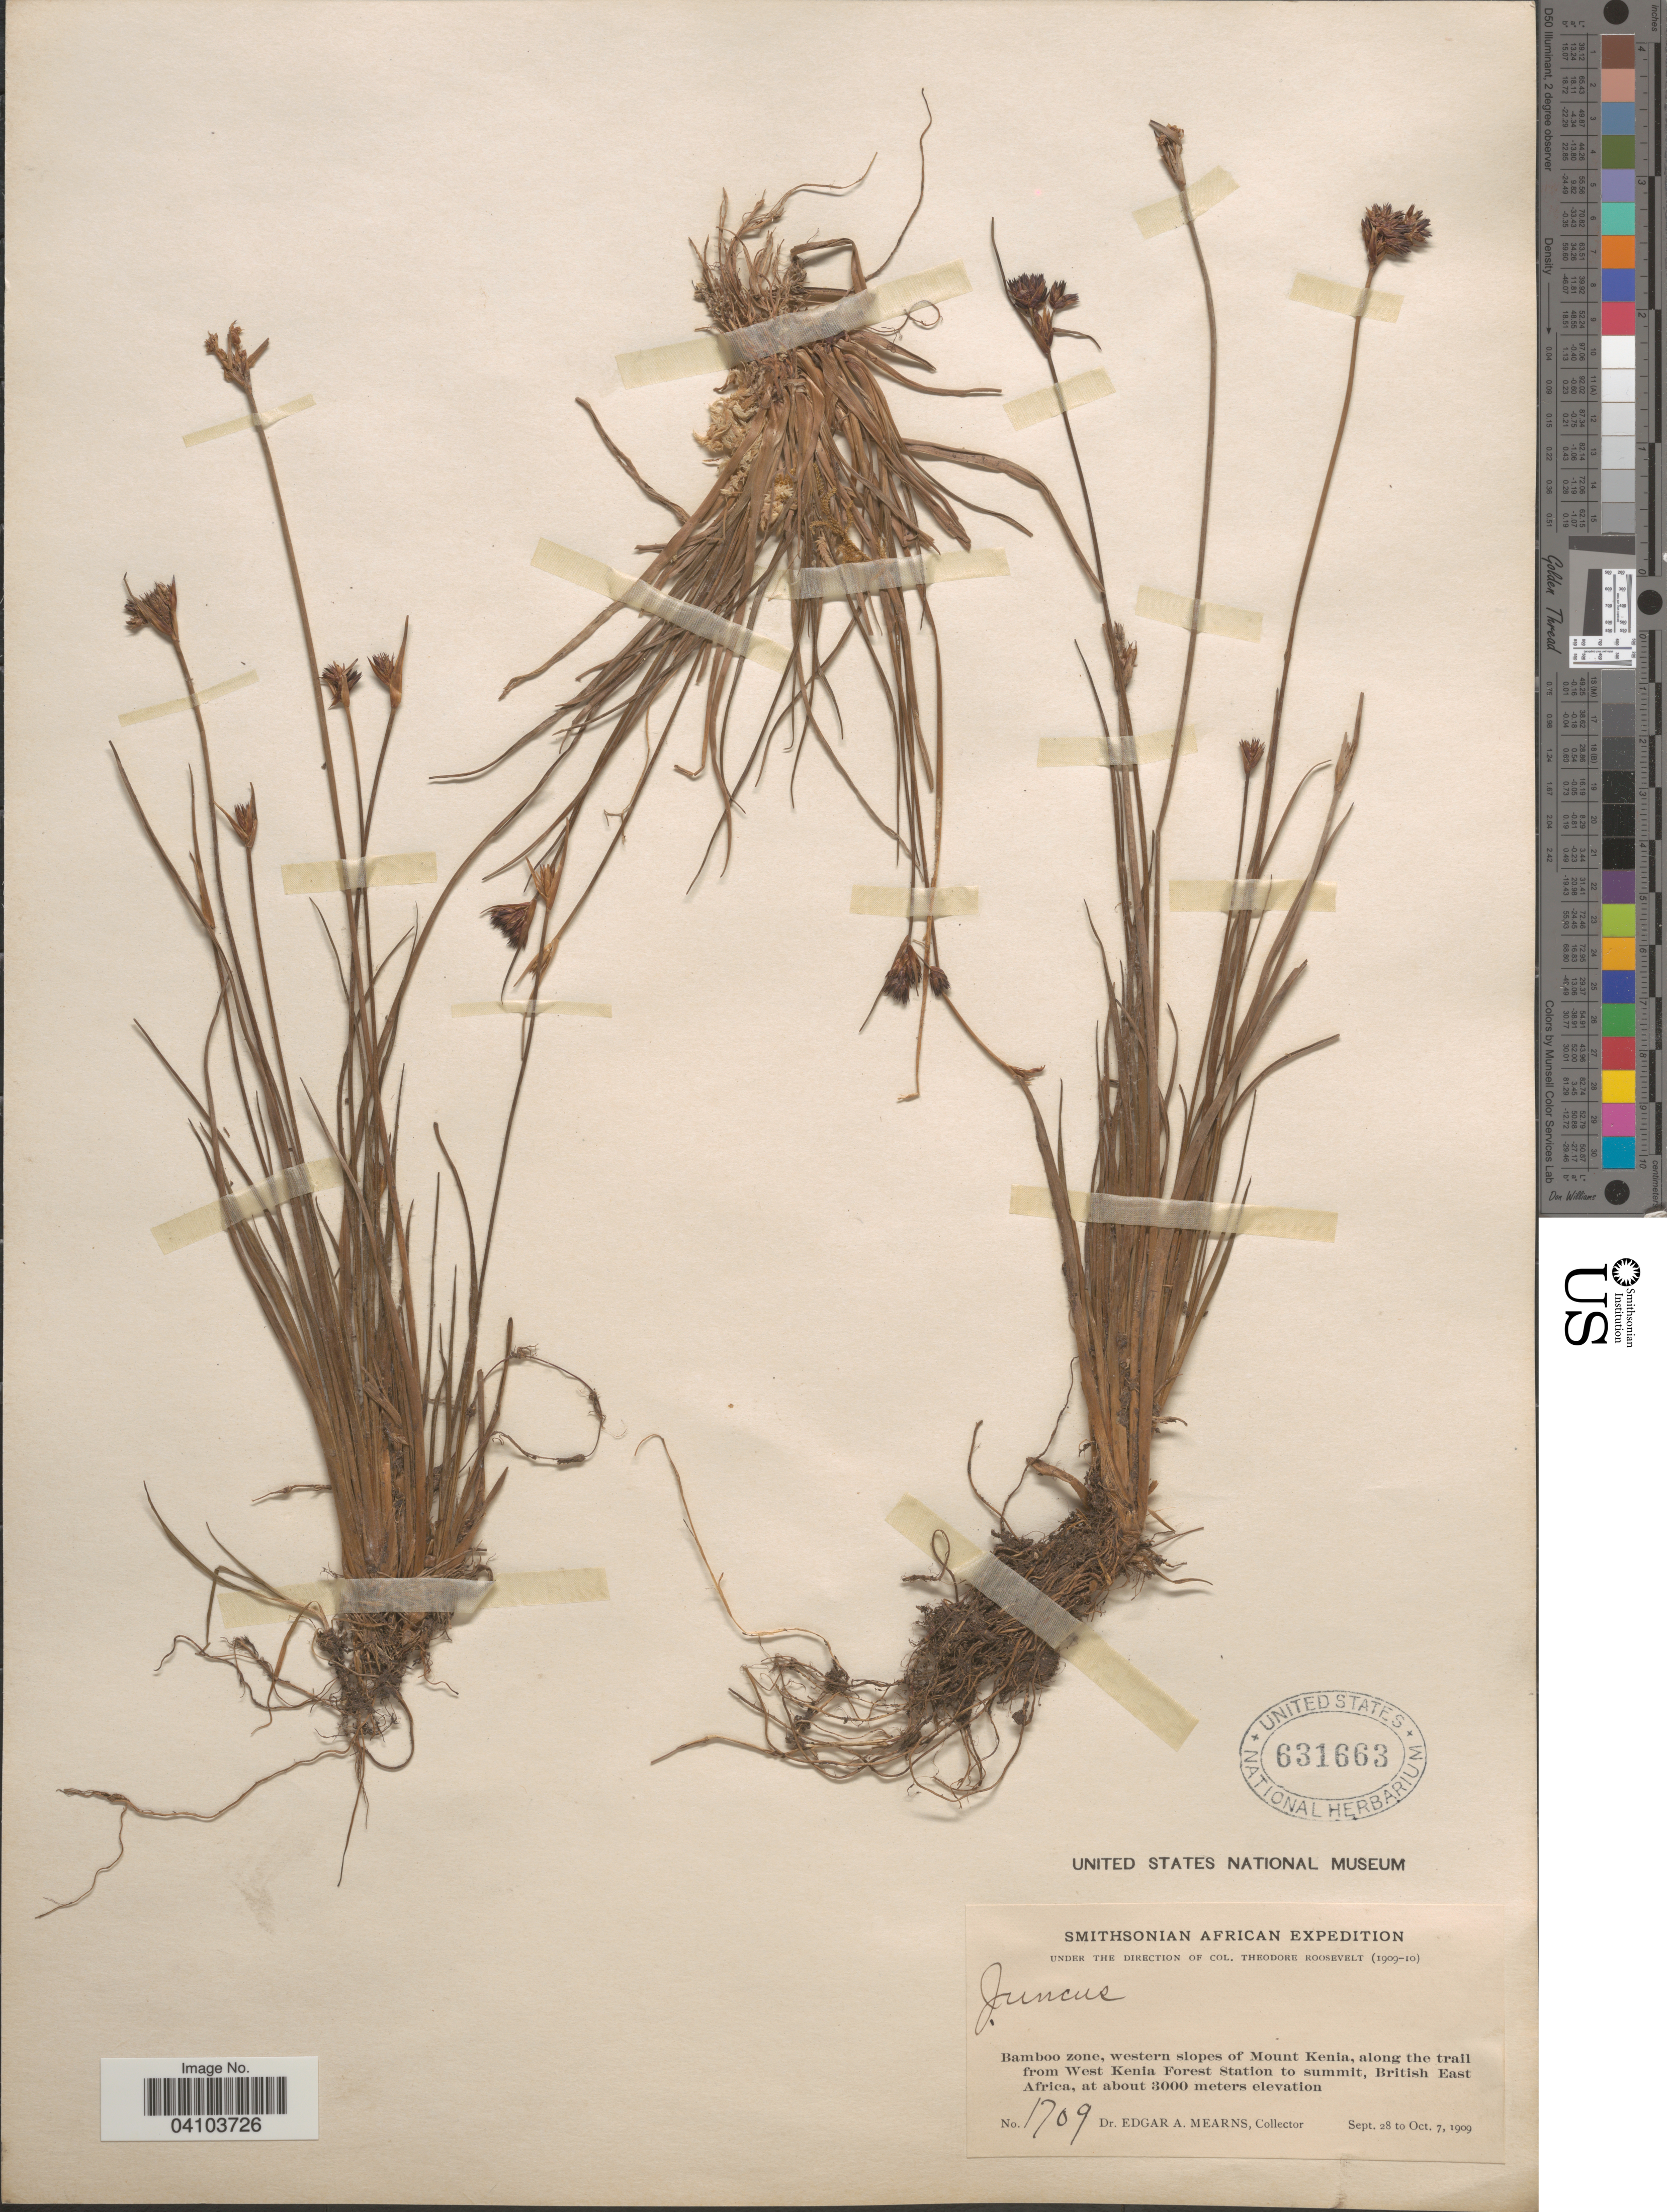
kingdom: Plantae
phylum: Tracheophyta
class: Liliopsida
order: Poales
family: Juncaceae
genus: Juncus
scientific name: Juncus sp.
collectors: E. A. Mearns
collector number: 1709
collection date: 1909-09-28/1909-10-07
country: Kenya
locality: Smithsonian African Expedition. Bamboo zone, western slopes of Mount Kenia, along the trail from West Kenia Forest Station to summit, British East Africa.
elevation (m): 3000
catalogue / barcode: US 631663